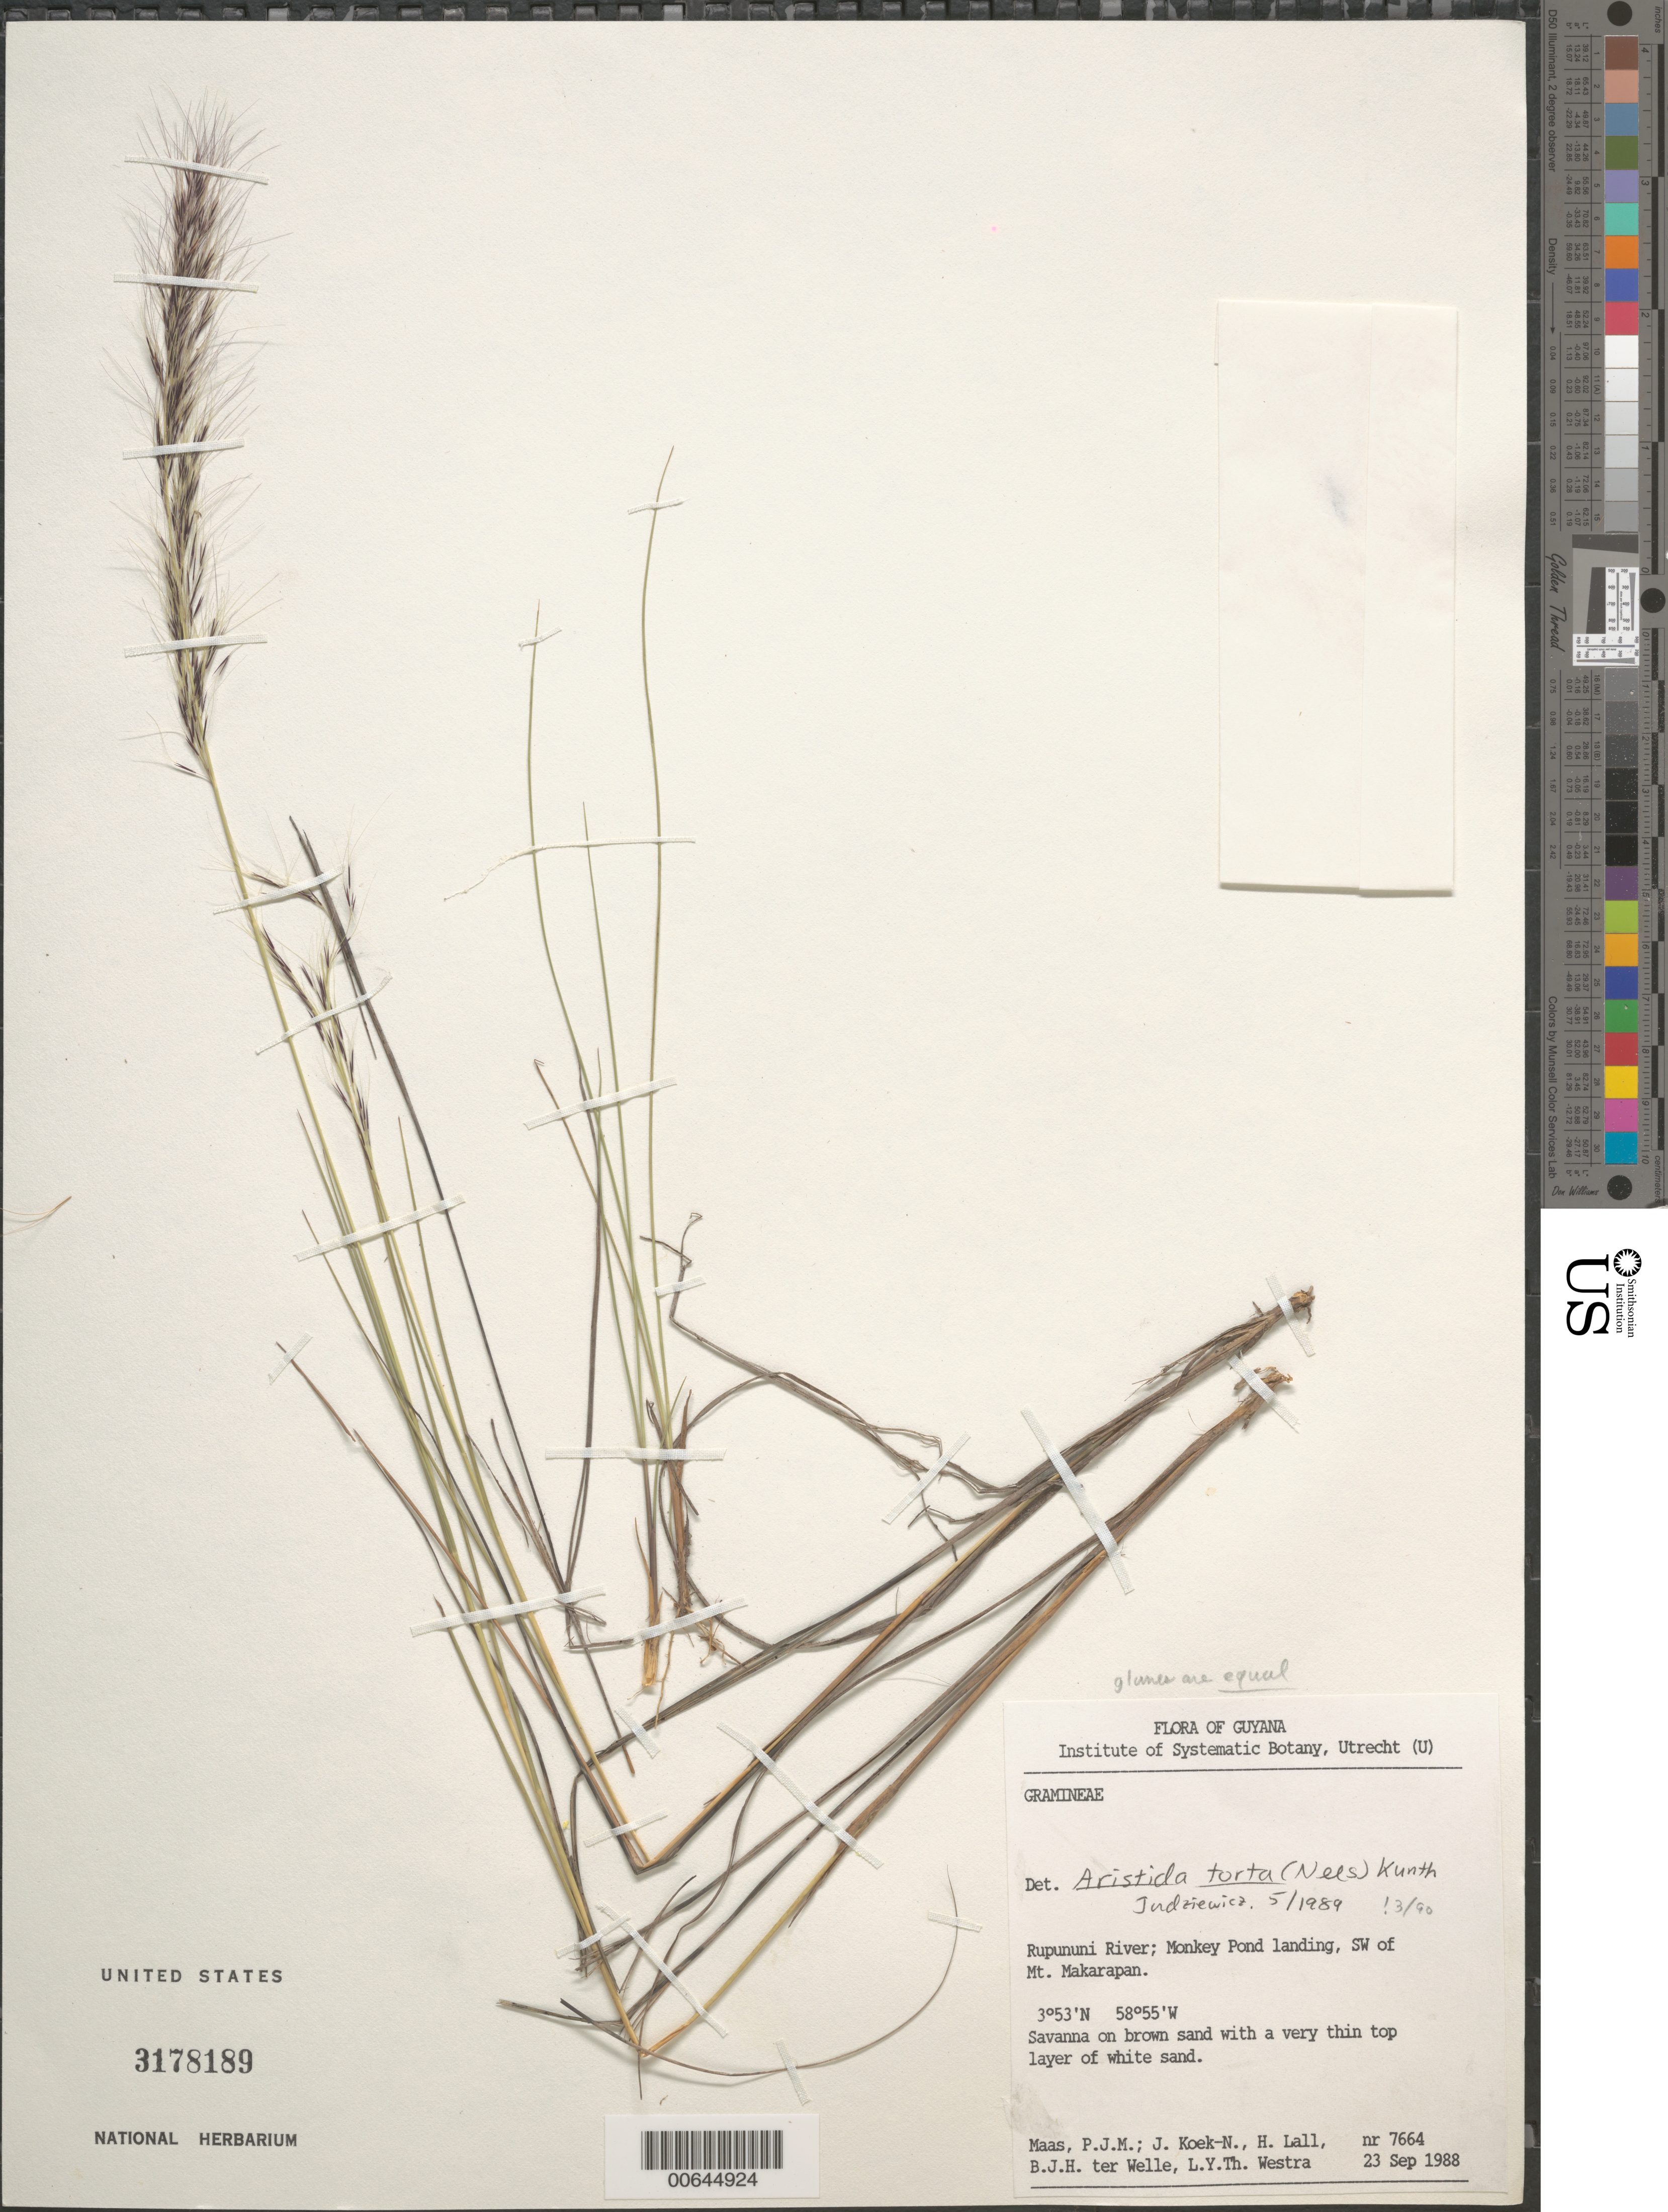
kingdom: Plantae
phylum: Tracheophyta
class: Liliopsida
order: Poales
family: Poaceae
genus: Aristida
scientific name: Aristida torta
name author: (Nees) Kunth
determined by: Judziewicz, E. J.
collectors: P. Maas, J. Koek-Noorman, H. Lall, B. Welle & L. Y. T. Westra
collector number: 7664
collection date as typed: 23-Sep-88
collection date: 1988-09-23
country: Guyana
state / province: U. Takutu-U. Essequibo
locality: Monkey Pond landing, SW of Mt. Makarapan; Rupununi River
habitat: Savanna on brown sand with a very thin top layer of white sand.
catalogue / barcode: US 3178189